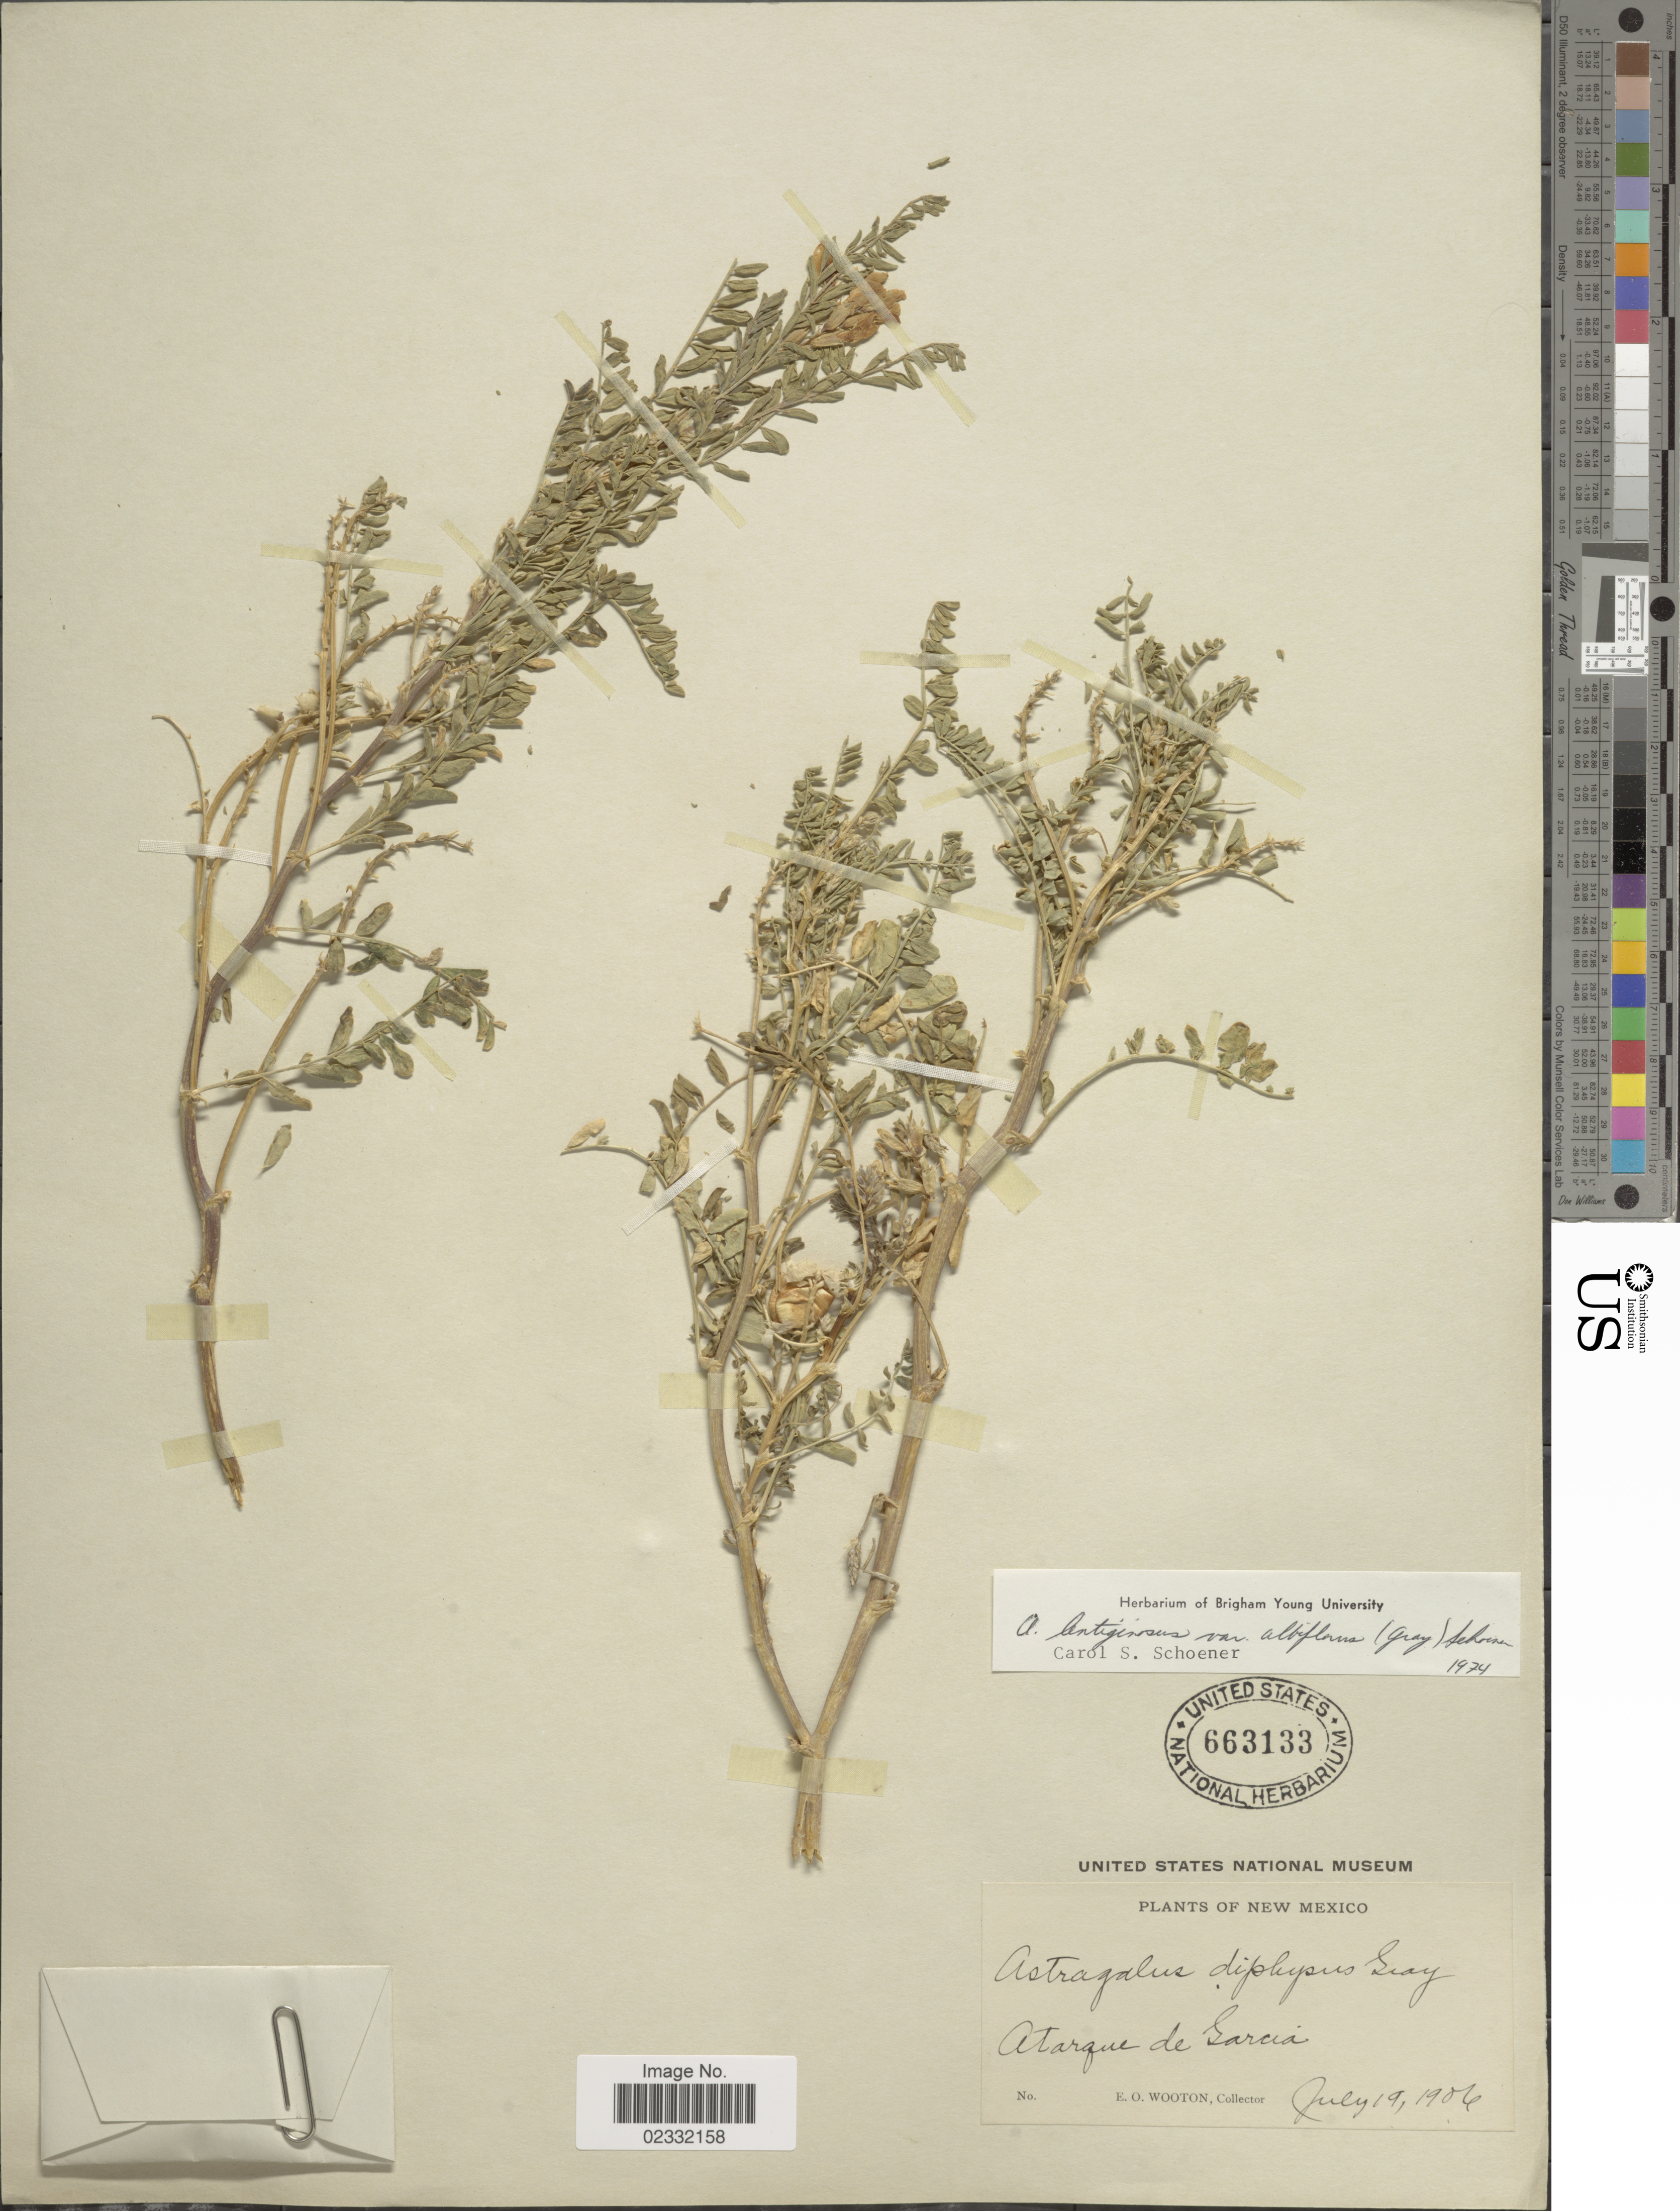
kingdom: Plantae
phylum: Tracheophyta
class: Magnoliopsida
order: Fabales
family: Fabaceae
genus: Astragalus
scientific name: Astragalus lentiginosus var. albiflorus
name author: (A. Gray) Schoener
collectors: E. O. Wooton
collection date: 1906-07-19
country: United States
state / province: New Mexico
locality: Atarque de Garcia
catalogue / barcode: US 663133